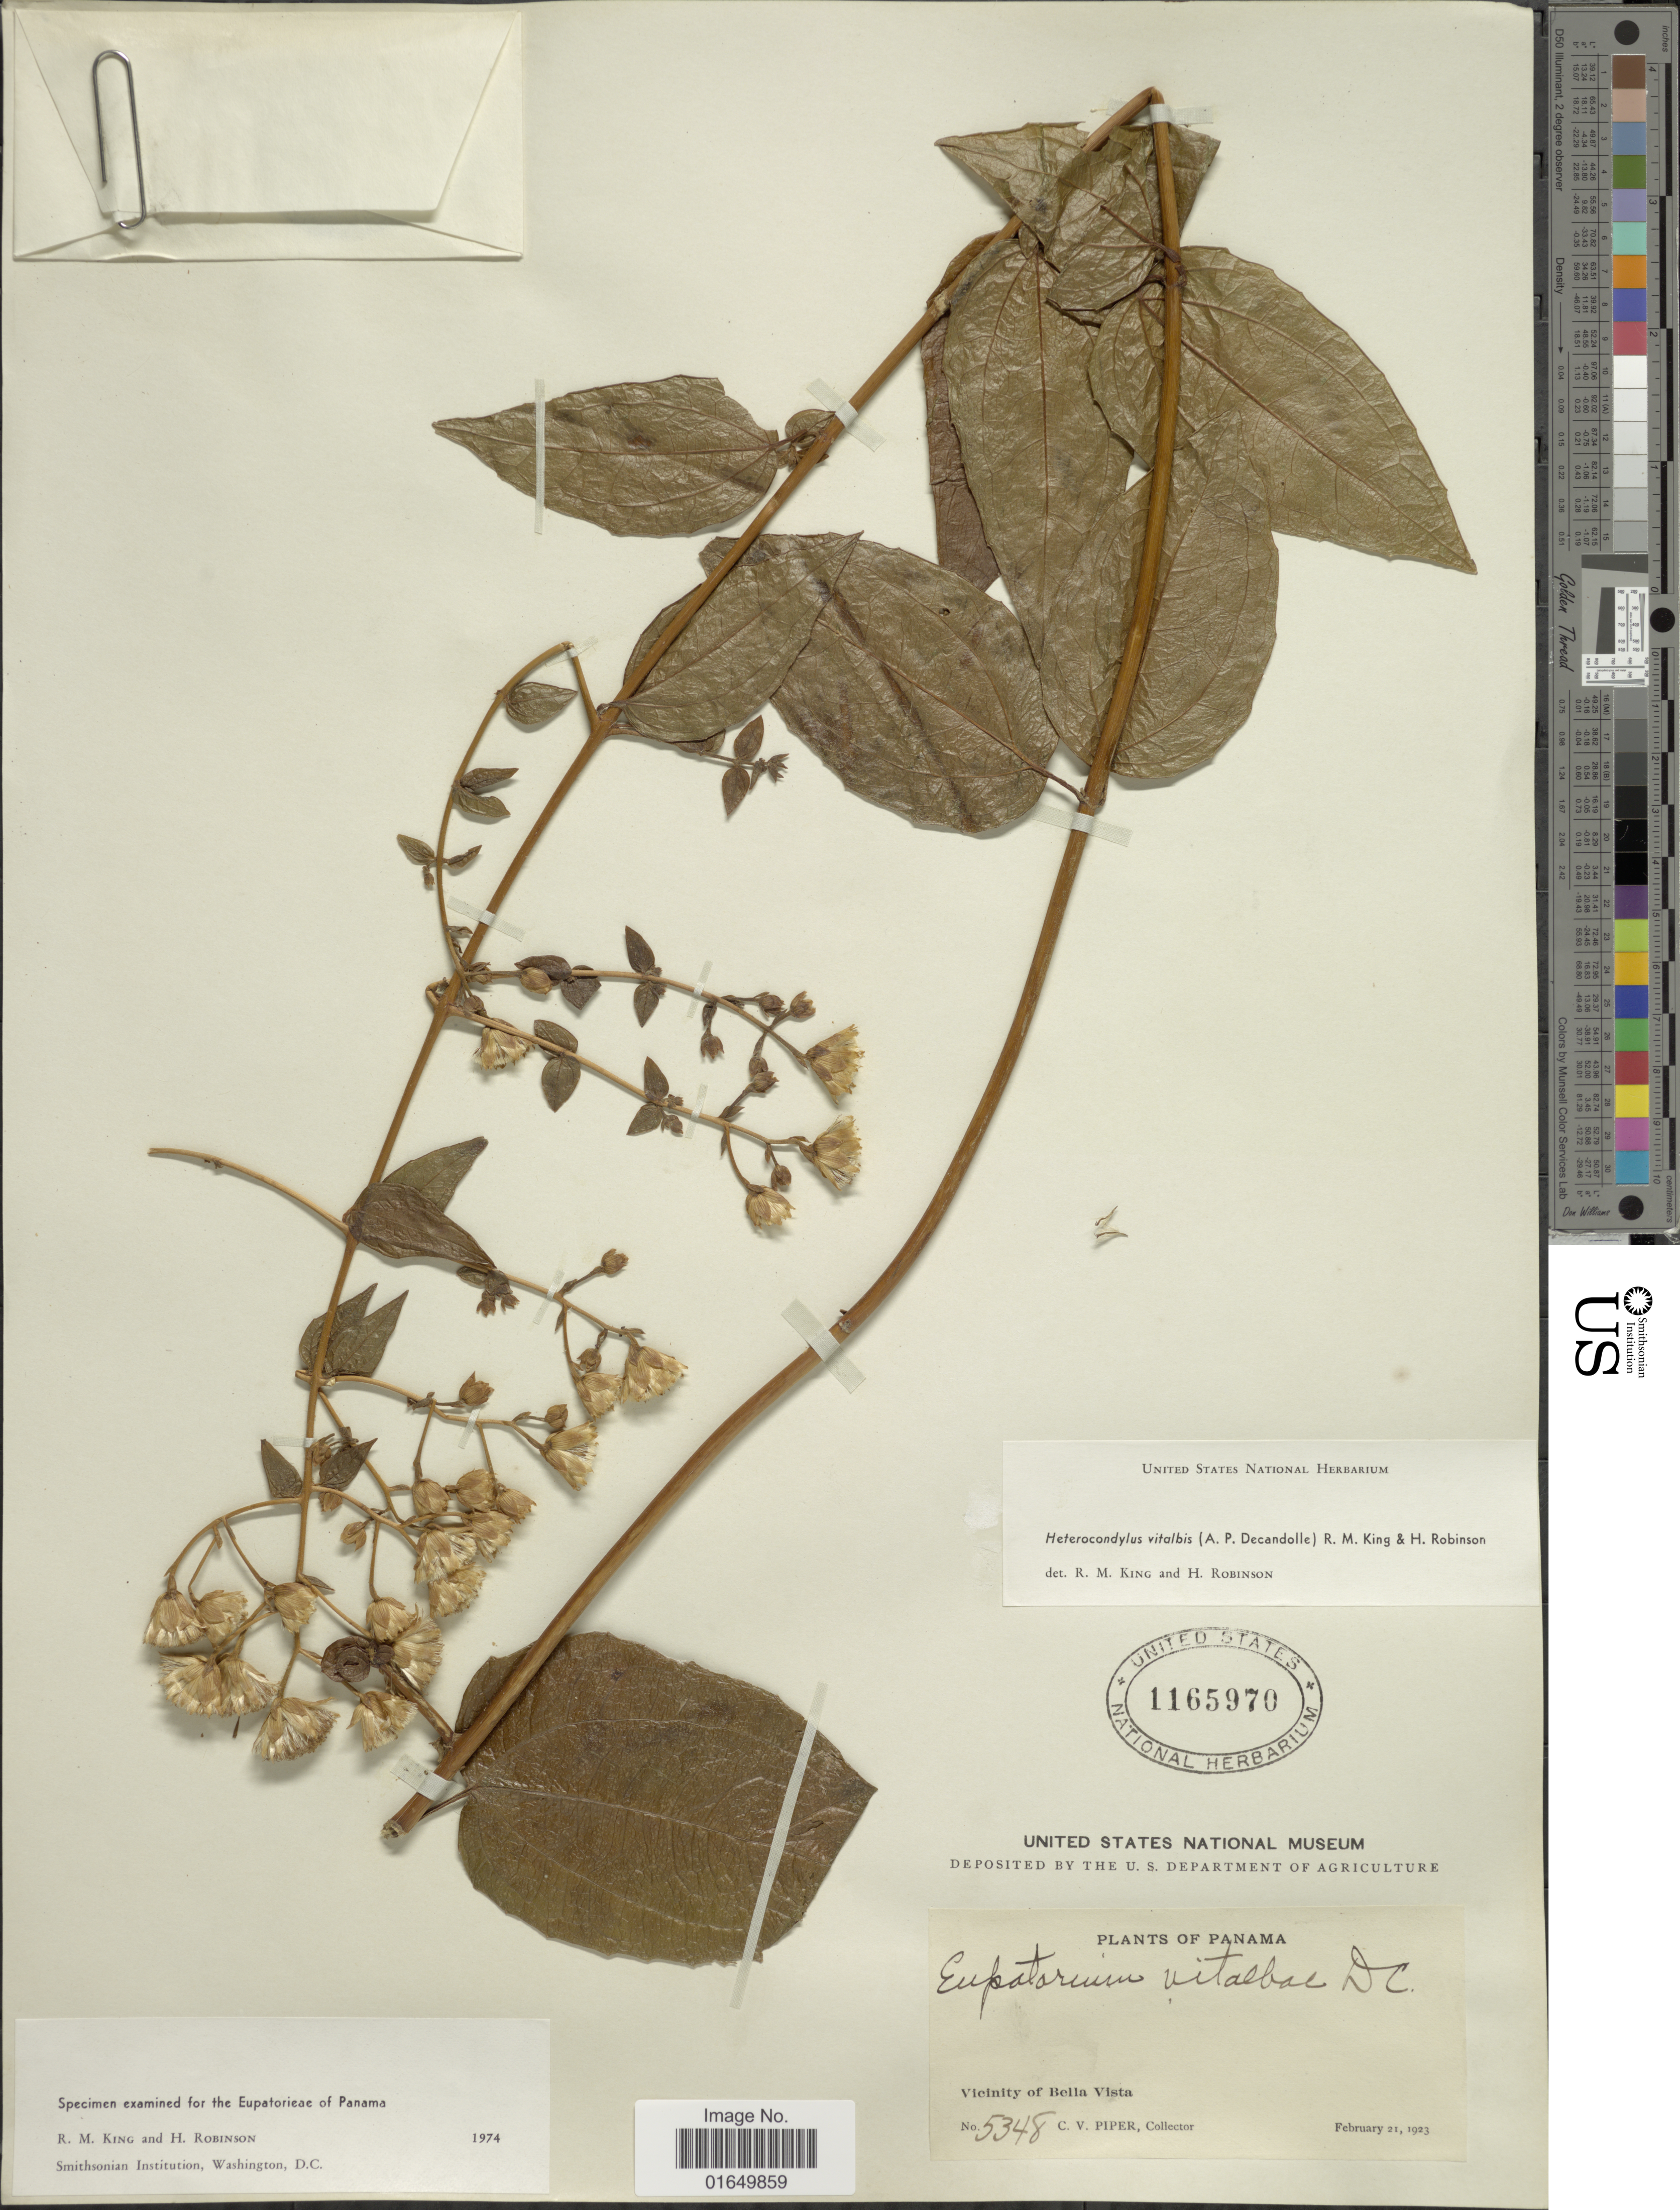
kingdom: Plantae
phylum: Tracheophyta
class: Magnoliopsida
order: Asterales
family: Asteraceae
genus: Heterocondylus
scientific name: Heterocondylus vitalbae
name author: (DC.) R.M. King & H. Rob.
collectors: C. V. Piper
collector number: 5348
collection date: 1923-02-21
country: Panama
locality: Vicinity of Bella Vista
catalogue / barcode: US 1165970